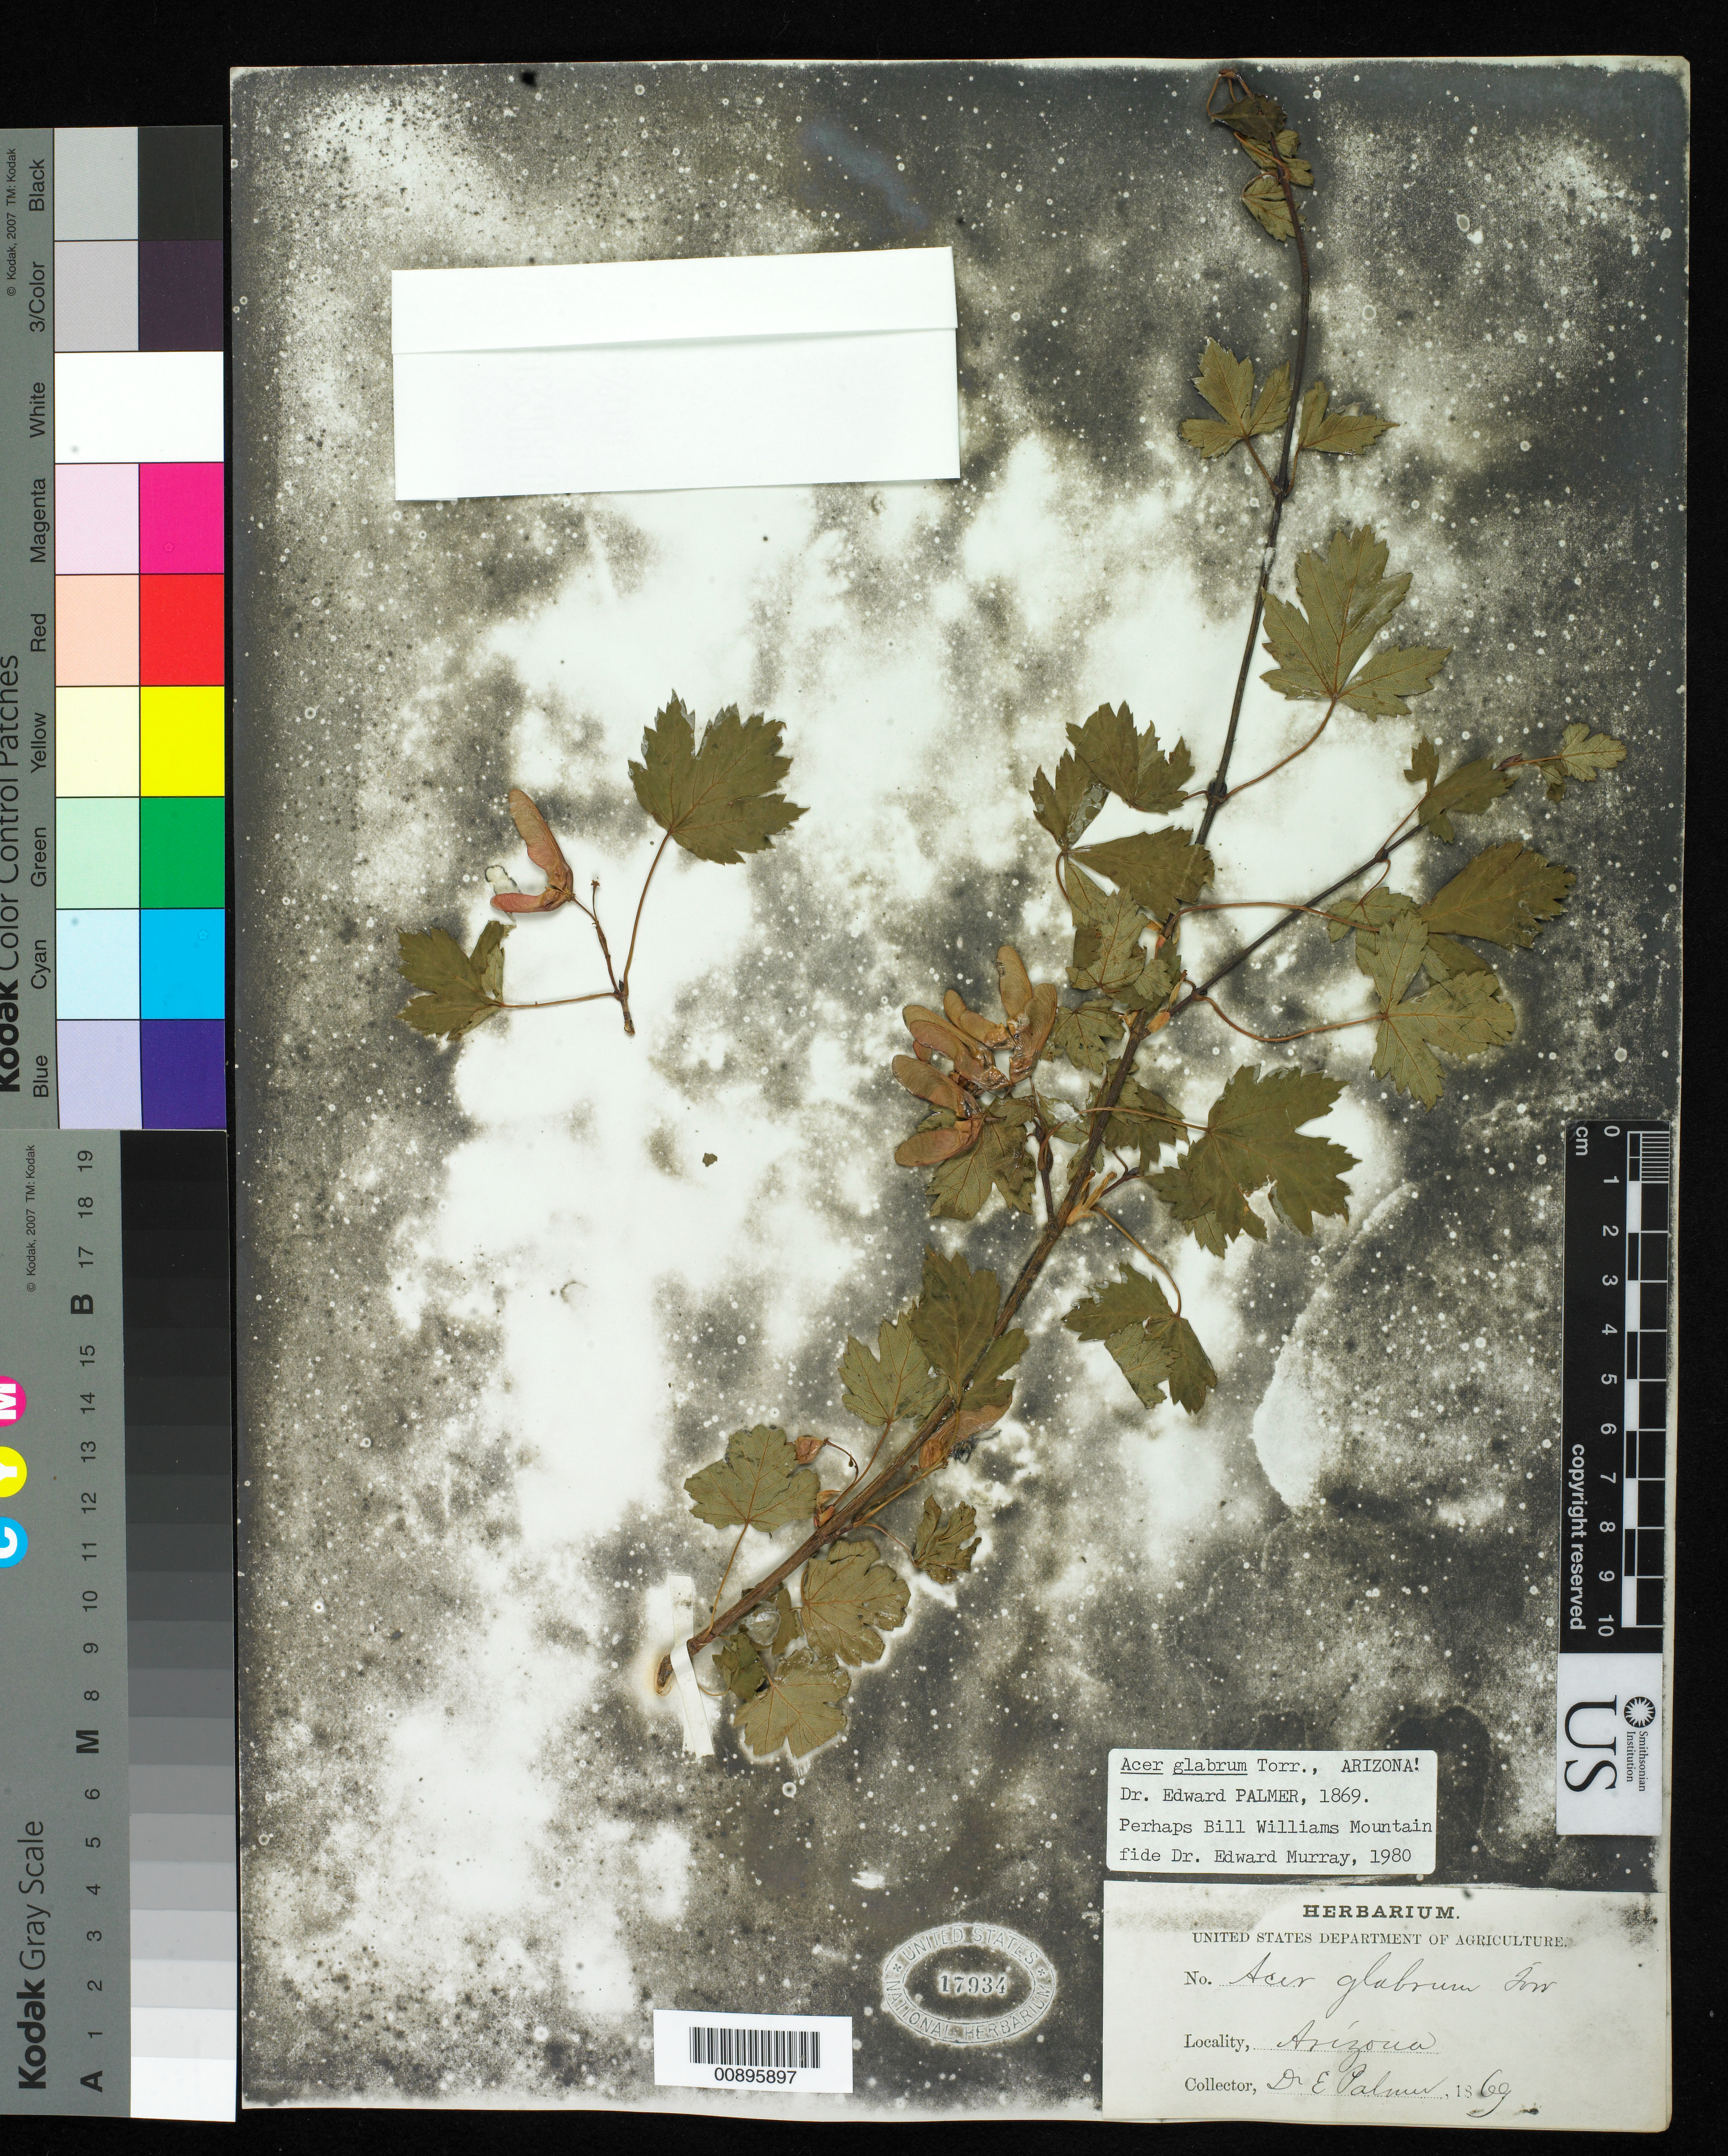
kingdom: Plantae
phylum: Tracheophyta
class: Magnoliopsida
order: Sapindales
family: Sapindaceae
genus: Acer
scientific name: Acer glabrum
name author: Torr.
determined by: Murray, A. E.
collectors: E. Palmer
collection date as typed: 1869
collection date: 1869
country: United States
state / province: Arizona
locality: Arizona (Perhaps Bill Williams Mountain according to Edward Murray).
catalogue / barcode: US 17934